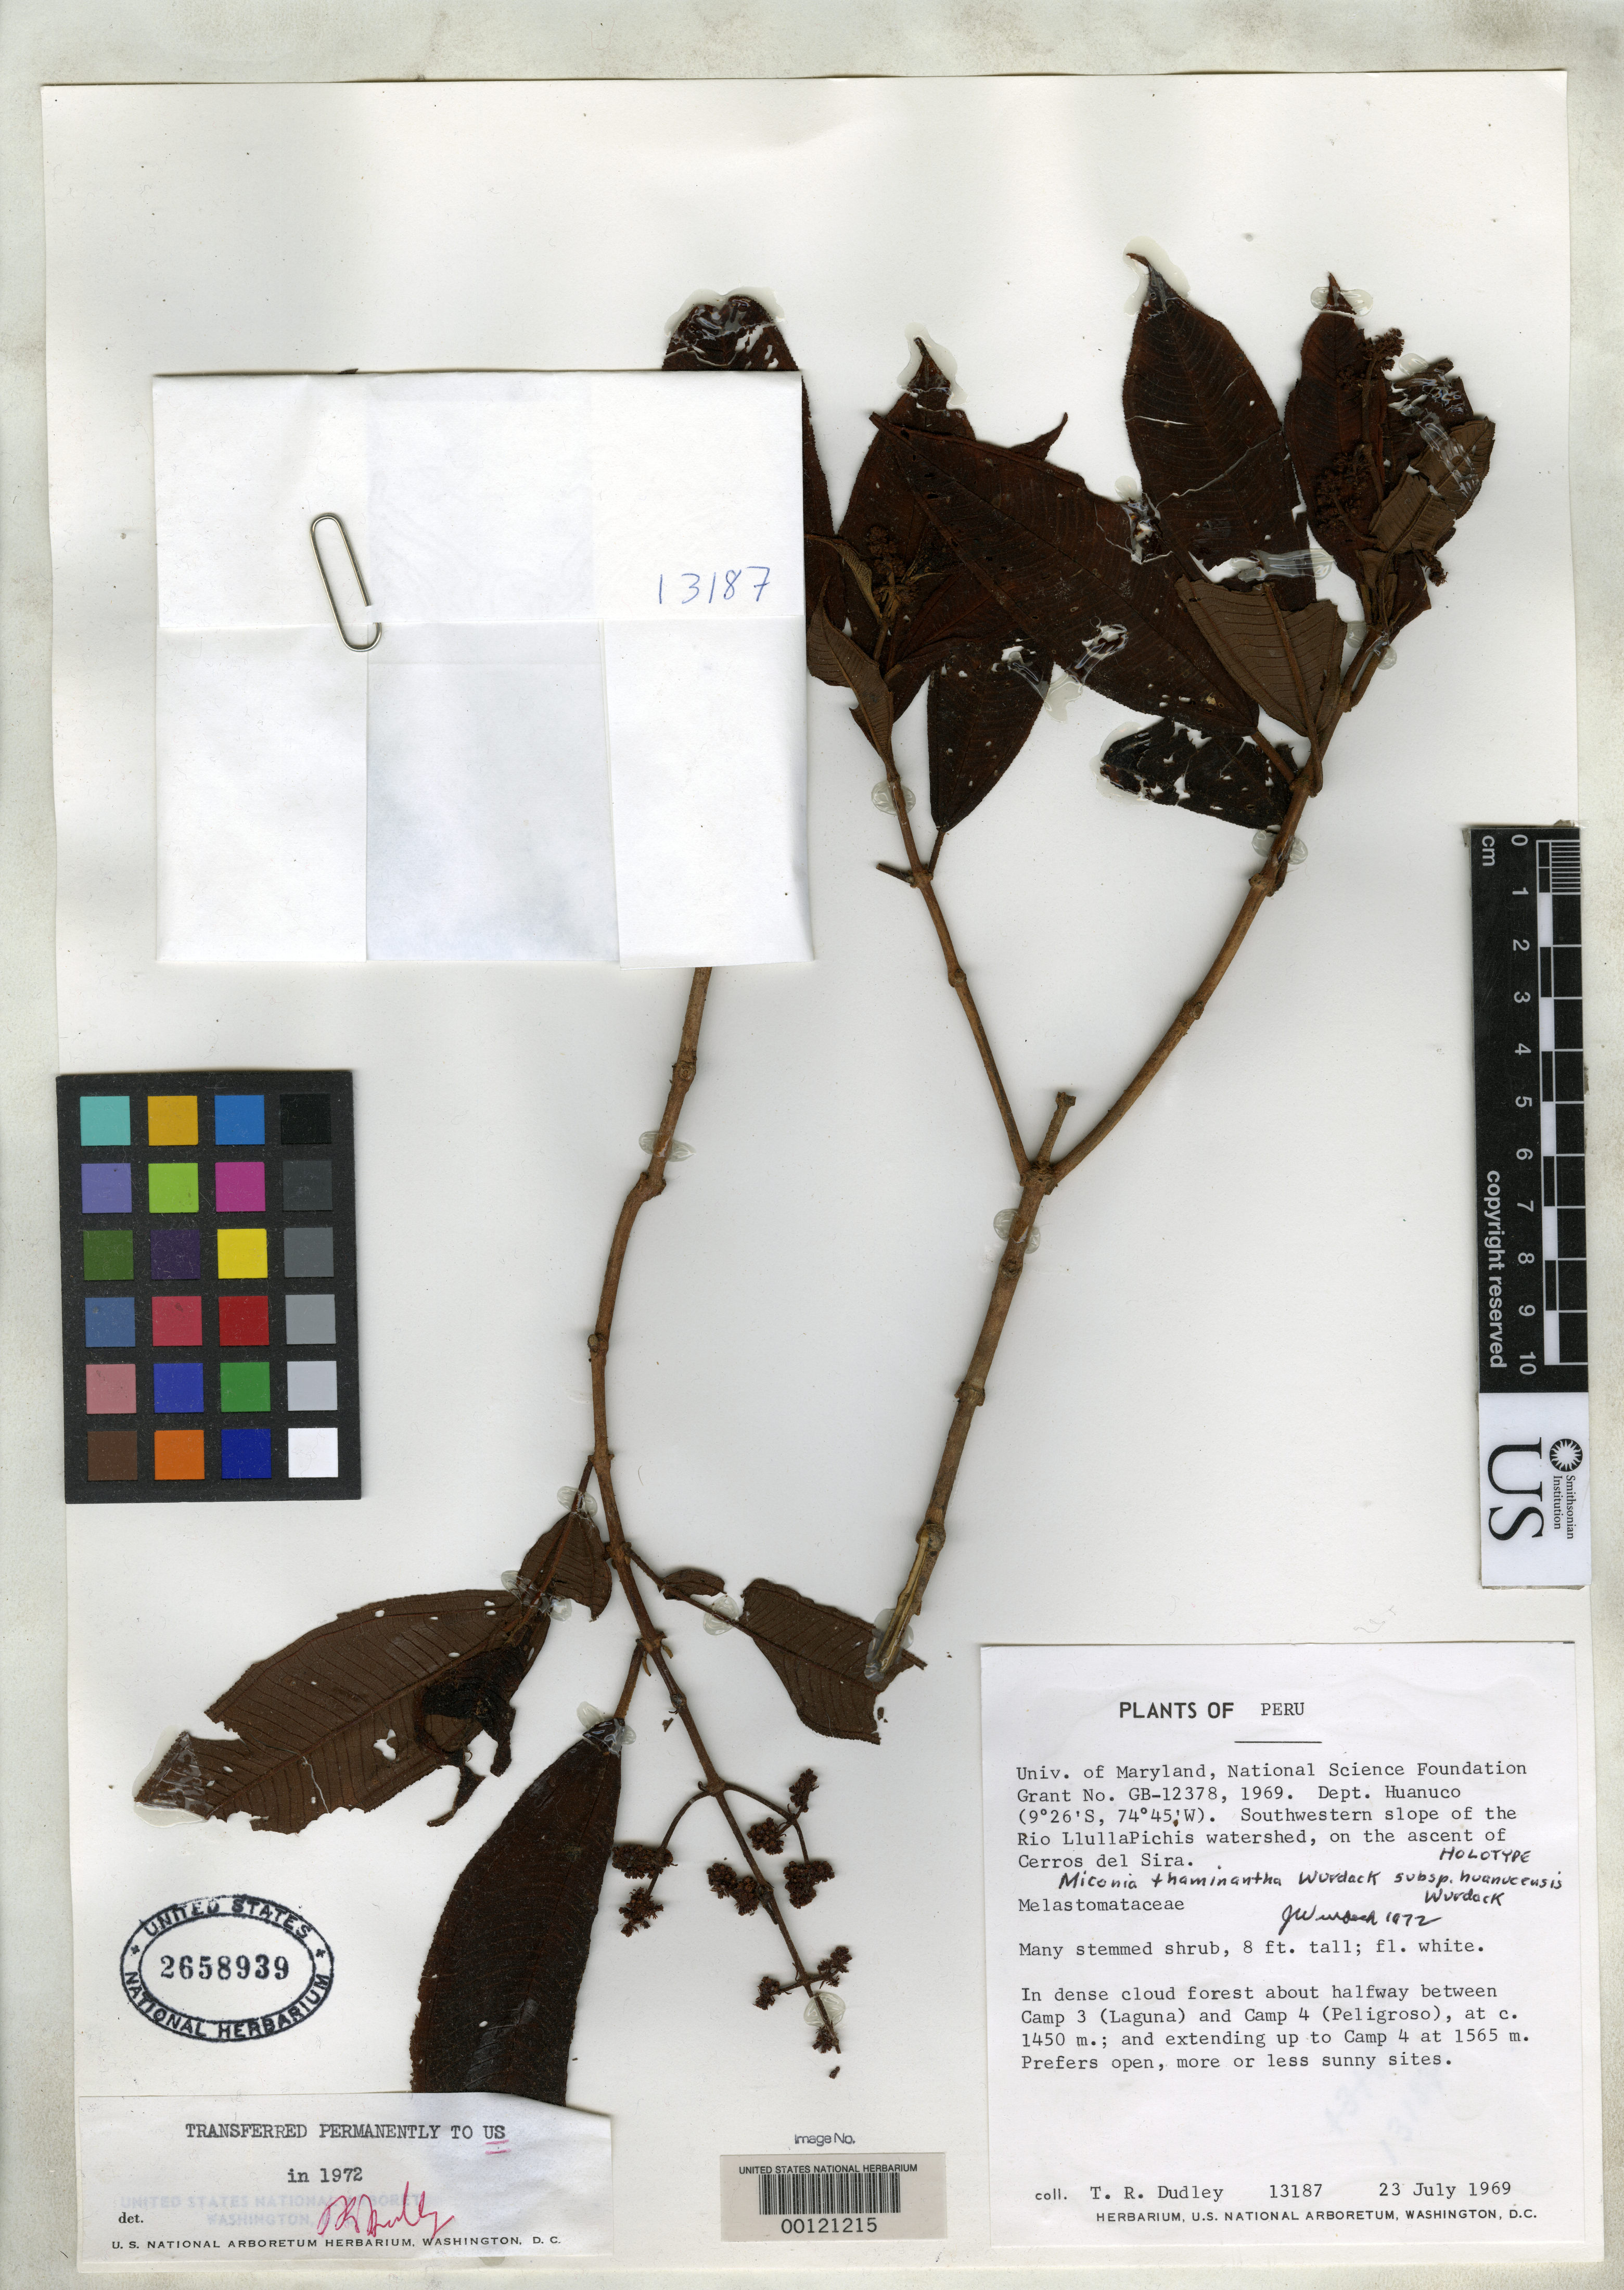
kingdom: Plantae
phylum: Tracheophyta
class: Magnoliopsida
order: Myrtales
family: Melastomataceae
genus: Miconia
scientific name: Miconia thaminantha subsp. huanucensis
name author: Wurdack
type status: Holotype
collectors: T. R. Dudley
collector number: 13187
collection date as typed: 23 Jul 1969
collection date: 1969-07-23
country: Peru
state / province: Huánuco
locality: Cerros del Sira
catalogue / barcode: US 2658939